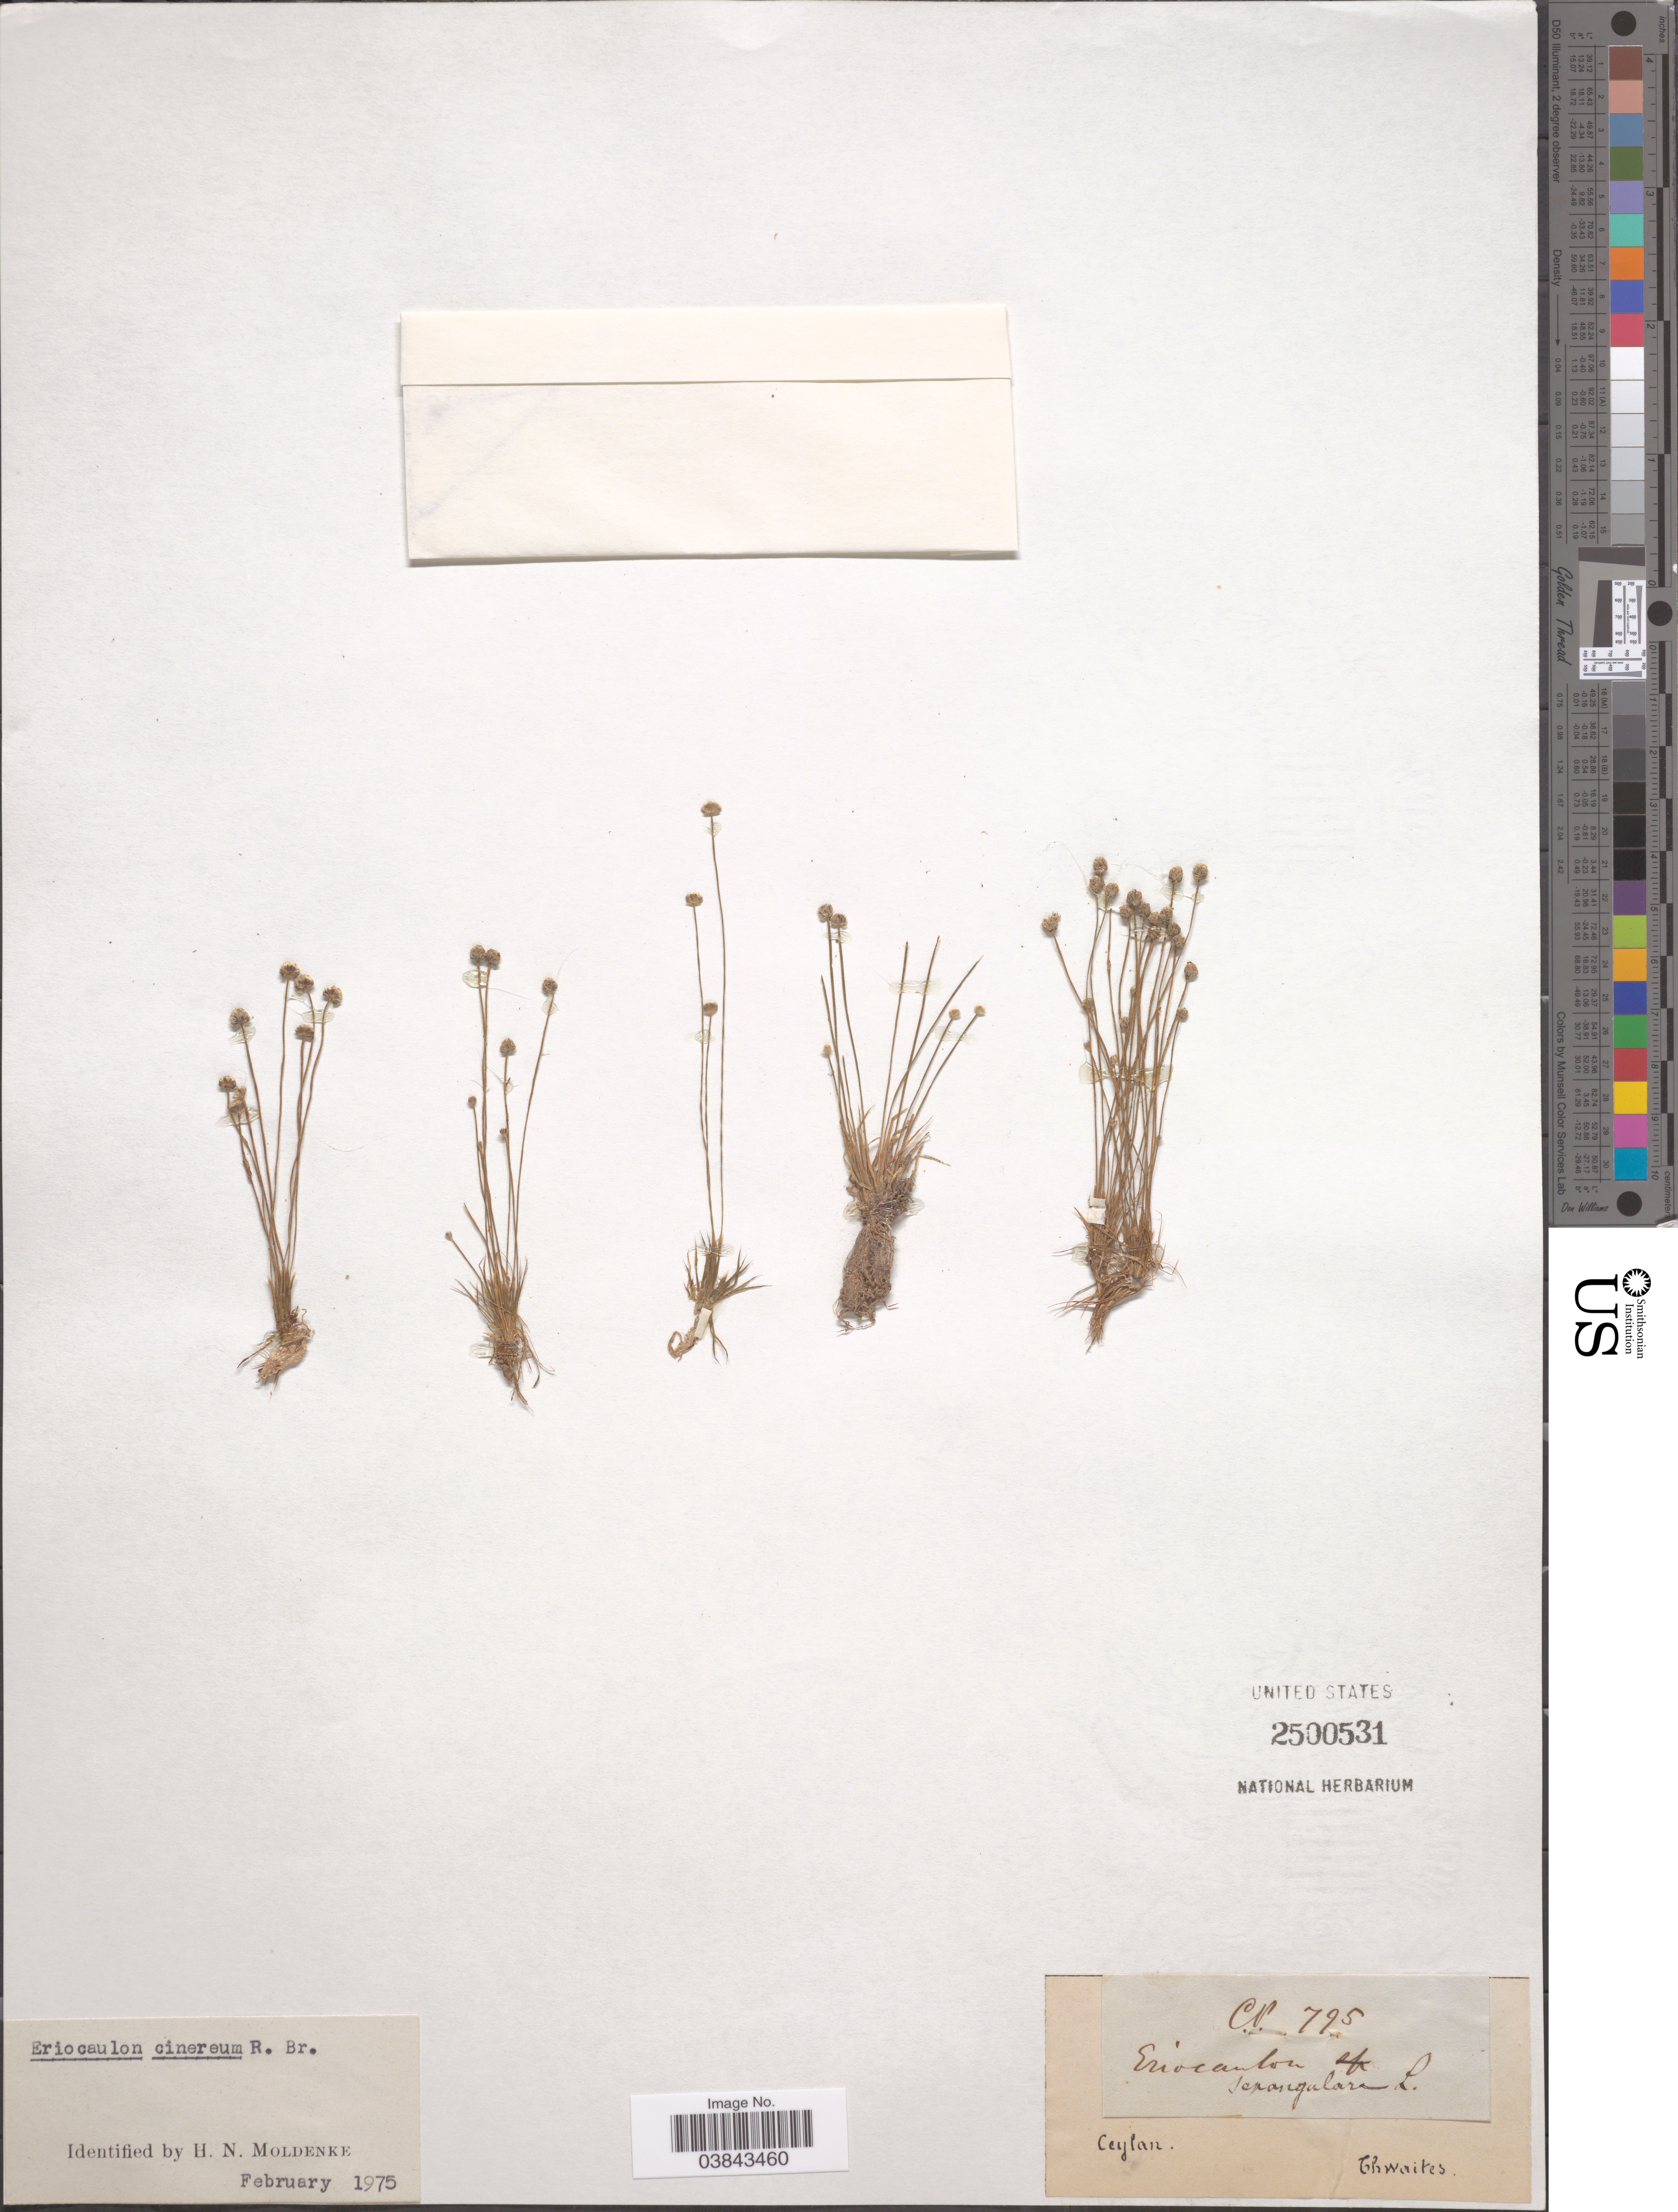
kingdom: Plantae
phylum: Tracheophyta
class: Liliopsida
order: Poales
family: Eriocaulaceae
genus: Eriocaulon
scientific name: Eriocaulon cinereum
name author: R. Br.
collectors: Thwaites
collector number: CP 795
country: Sri Lanka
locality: Ceylon.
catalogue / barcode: US 2500531